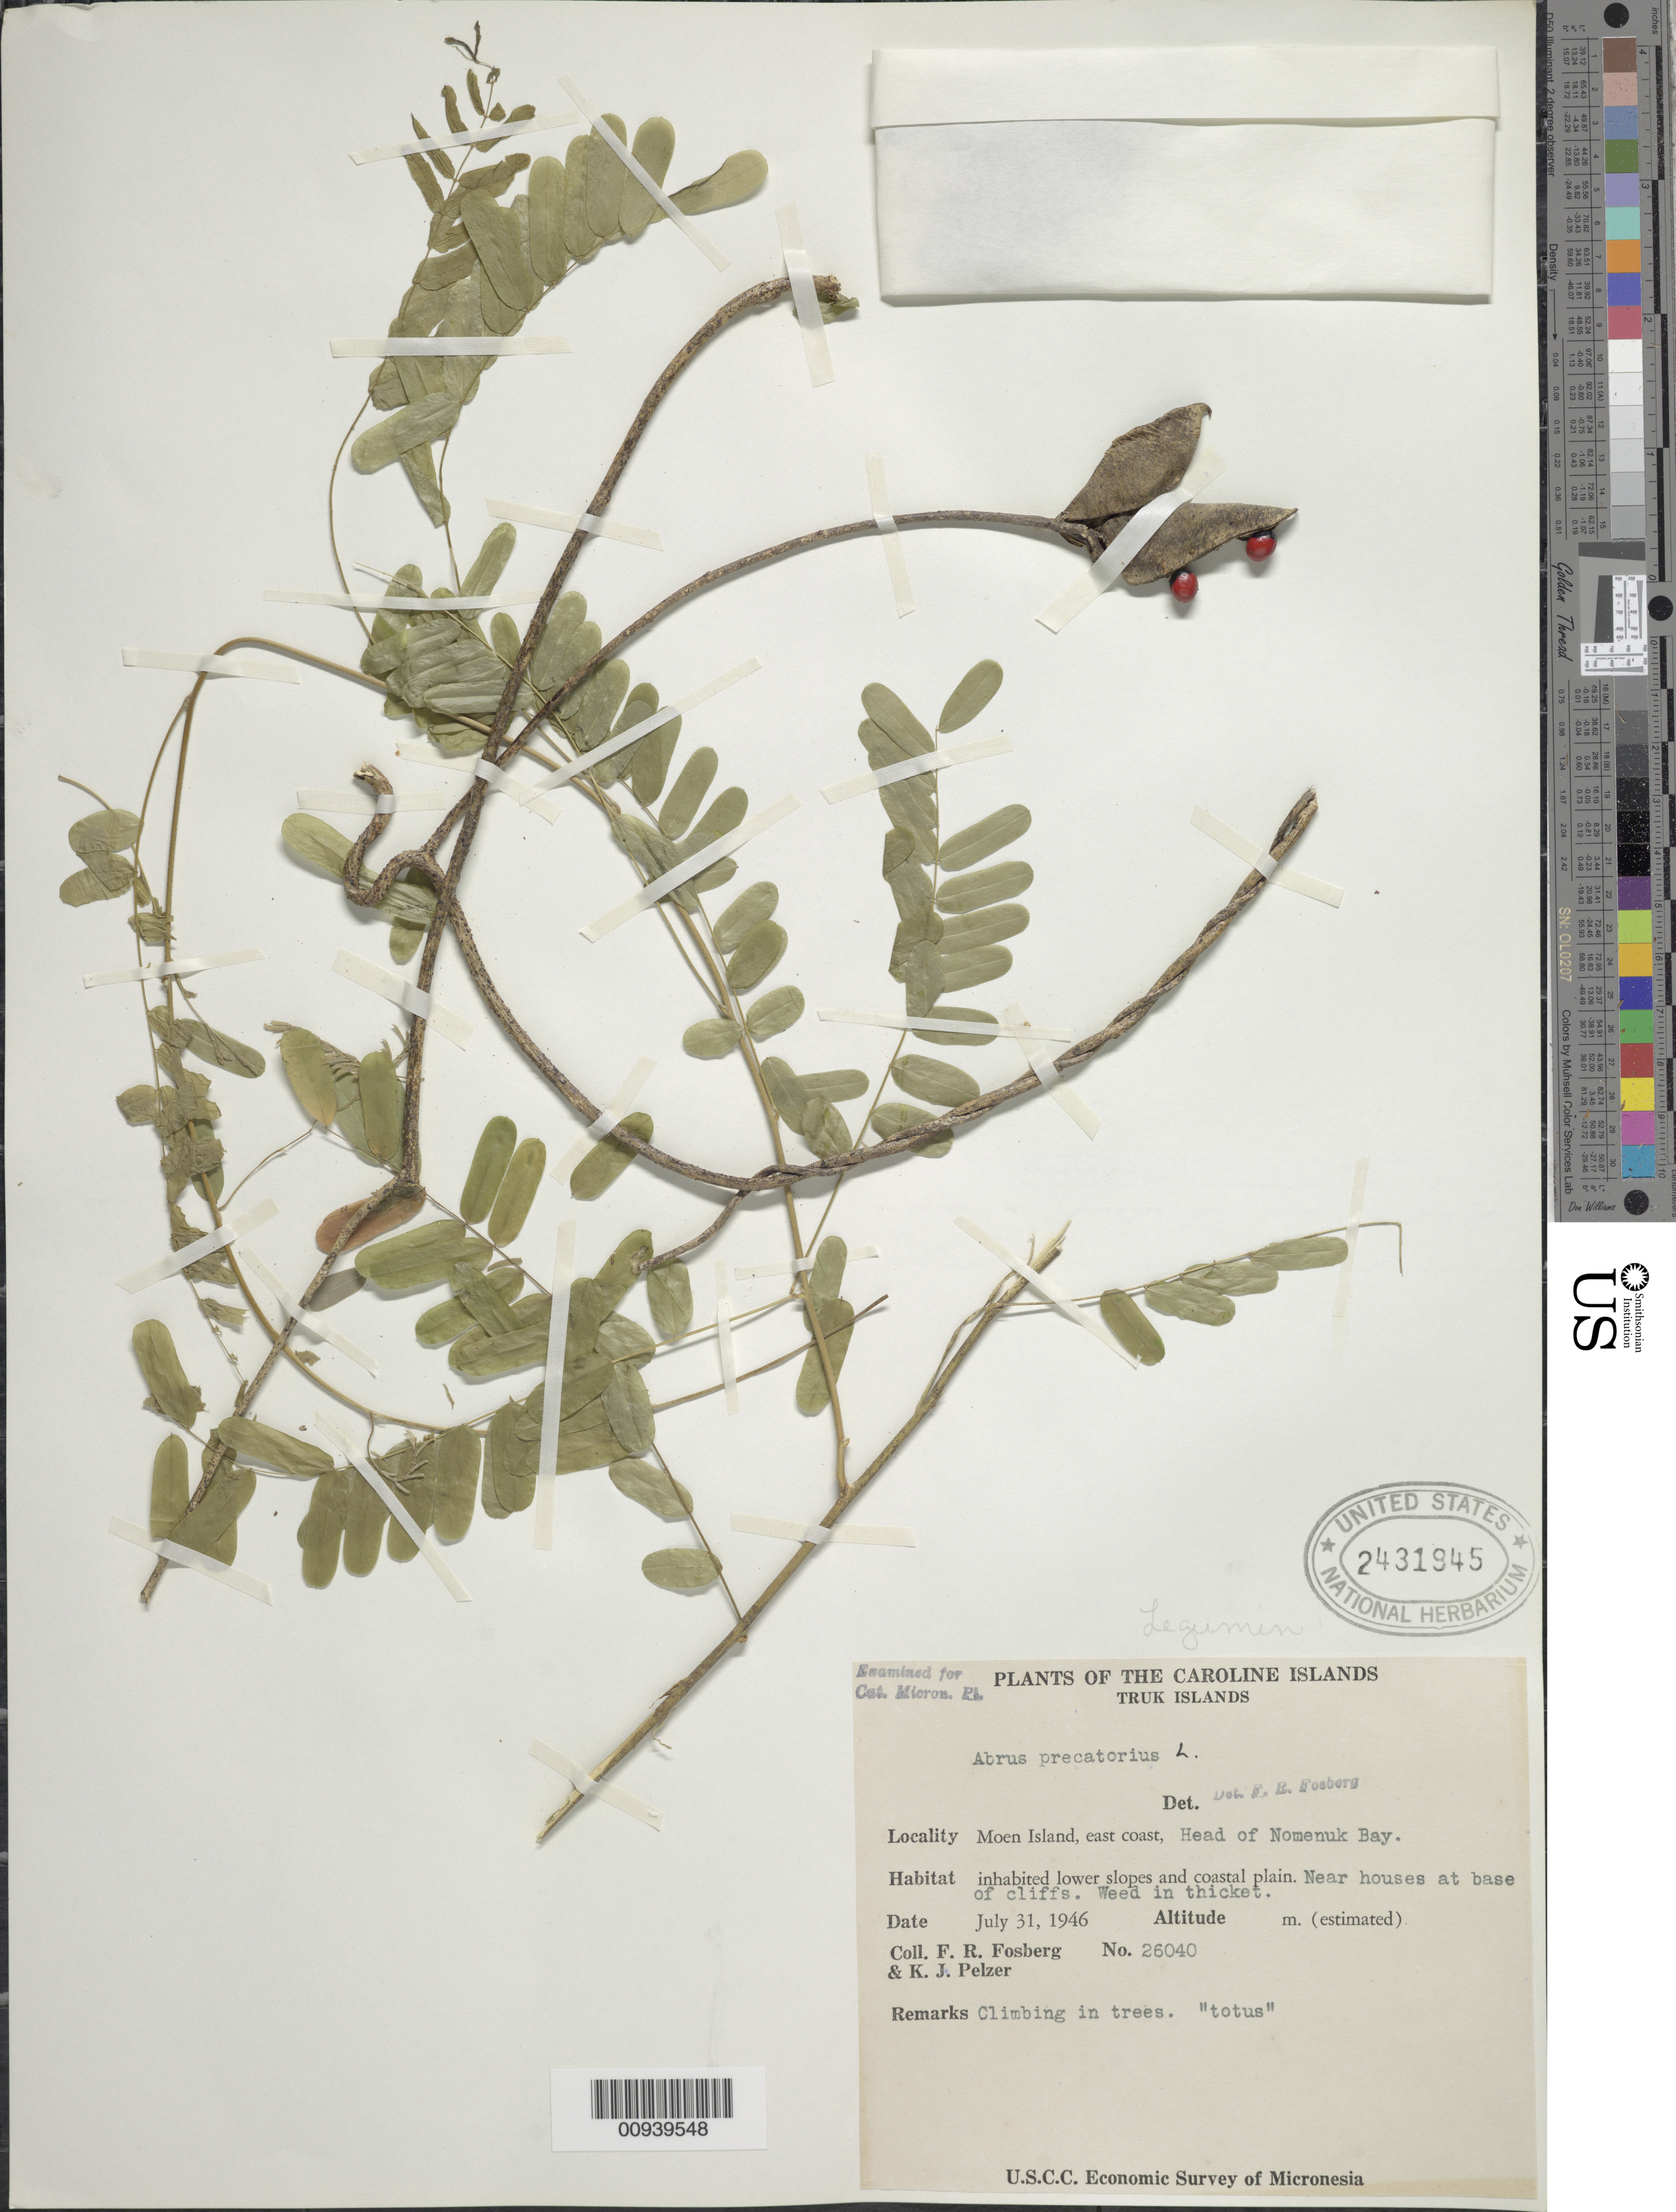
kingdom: Plantae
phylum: Tracheophyta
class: Magnoliopsida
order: Fabales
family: Fabaceae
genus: Abrus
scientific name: Abrus precatorius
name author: L.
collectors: F. R. Fosberg & K. J. Pelzer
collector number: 26040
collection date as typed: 31 Jul 1946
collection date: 1946-07-31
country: Micronesia, Federated States of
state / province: Truk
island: Moen [Wono]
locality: East coast, head of Nomenuk Bay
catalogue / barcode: US 2431945